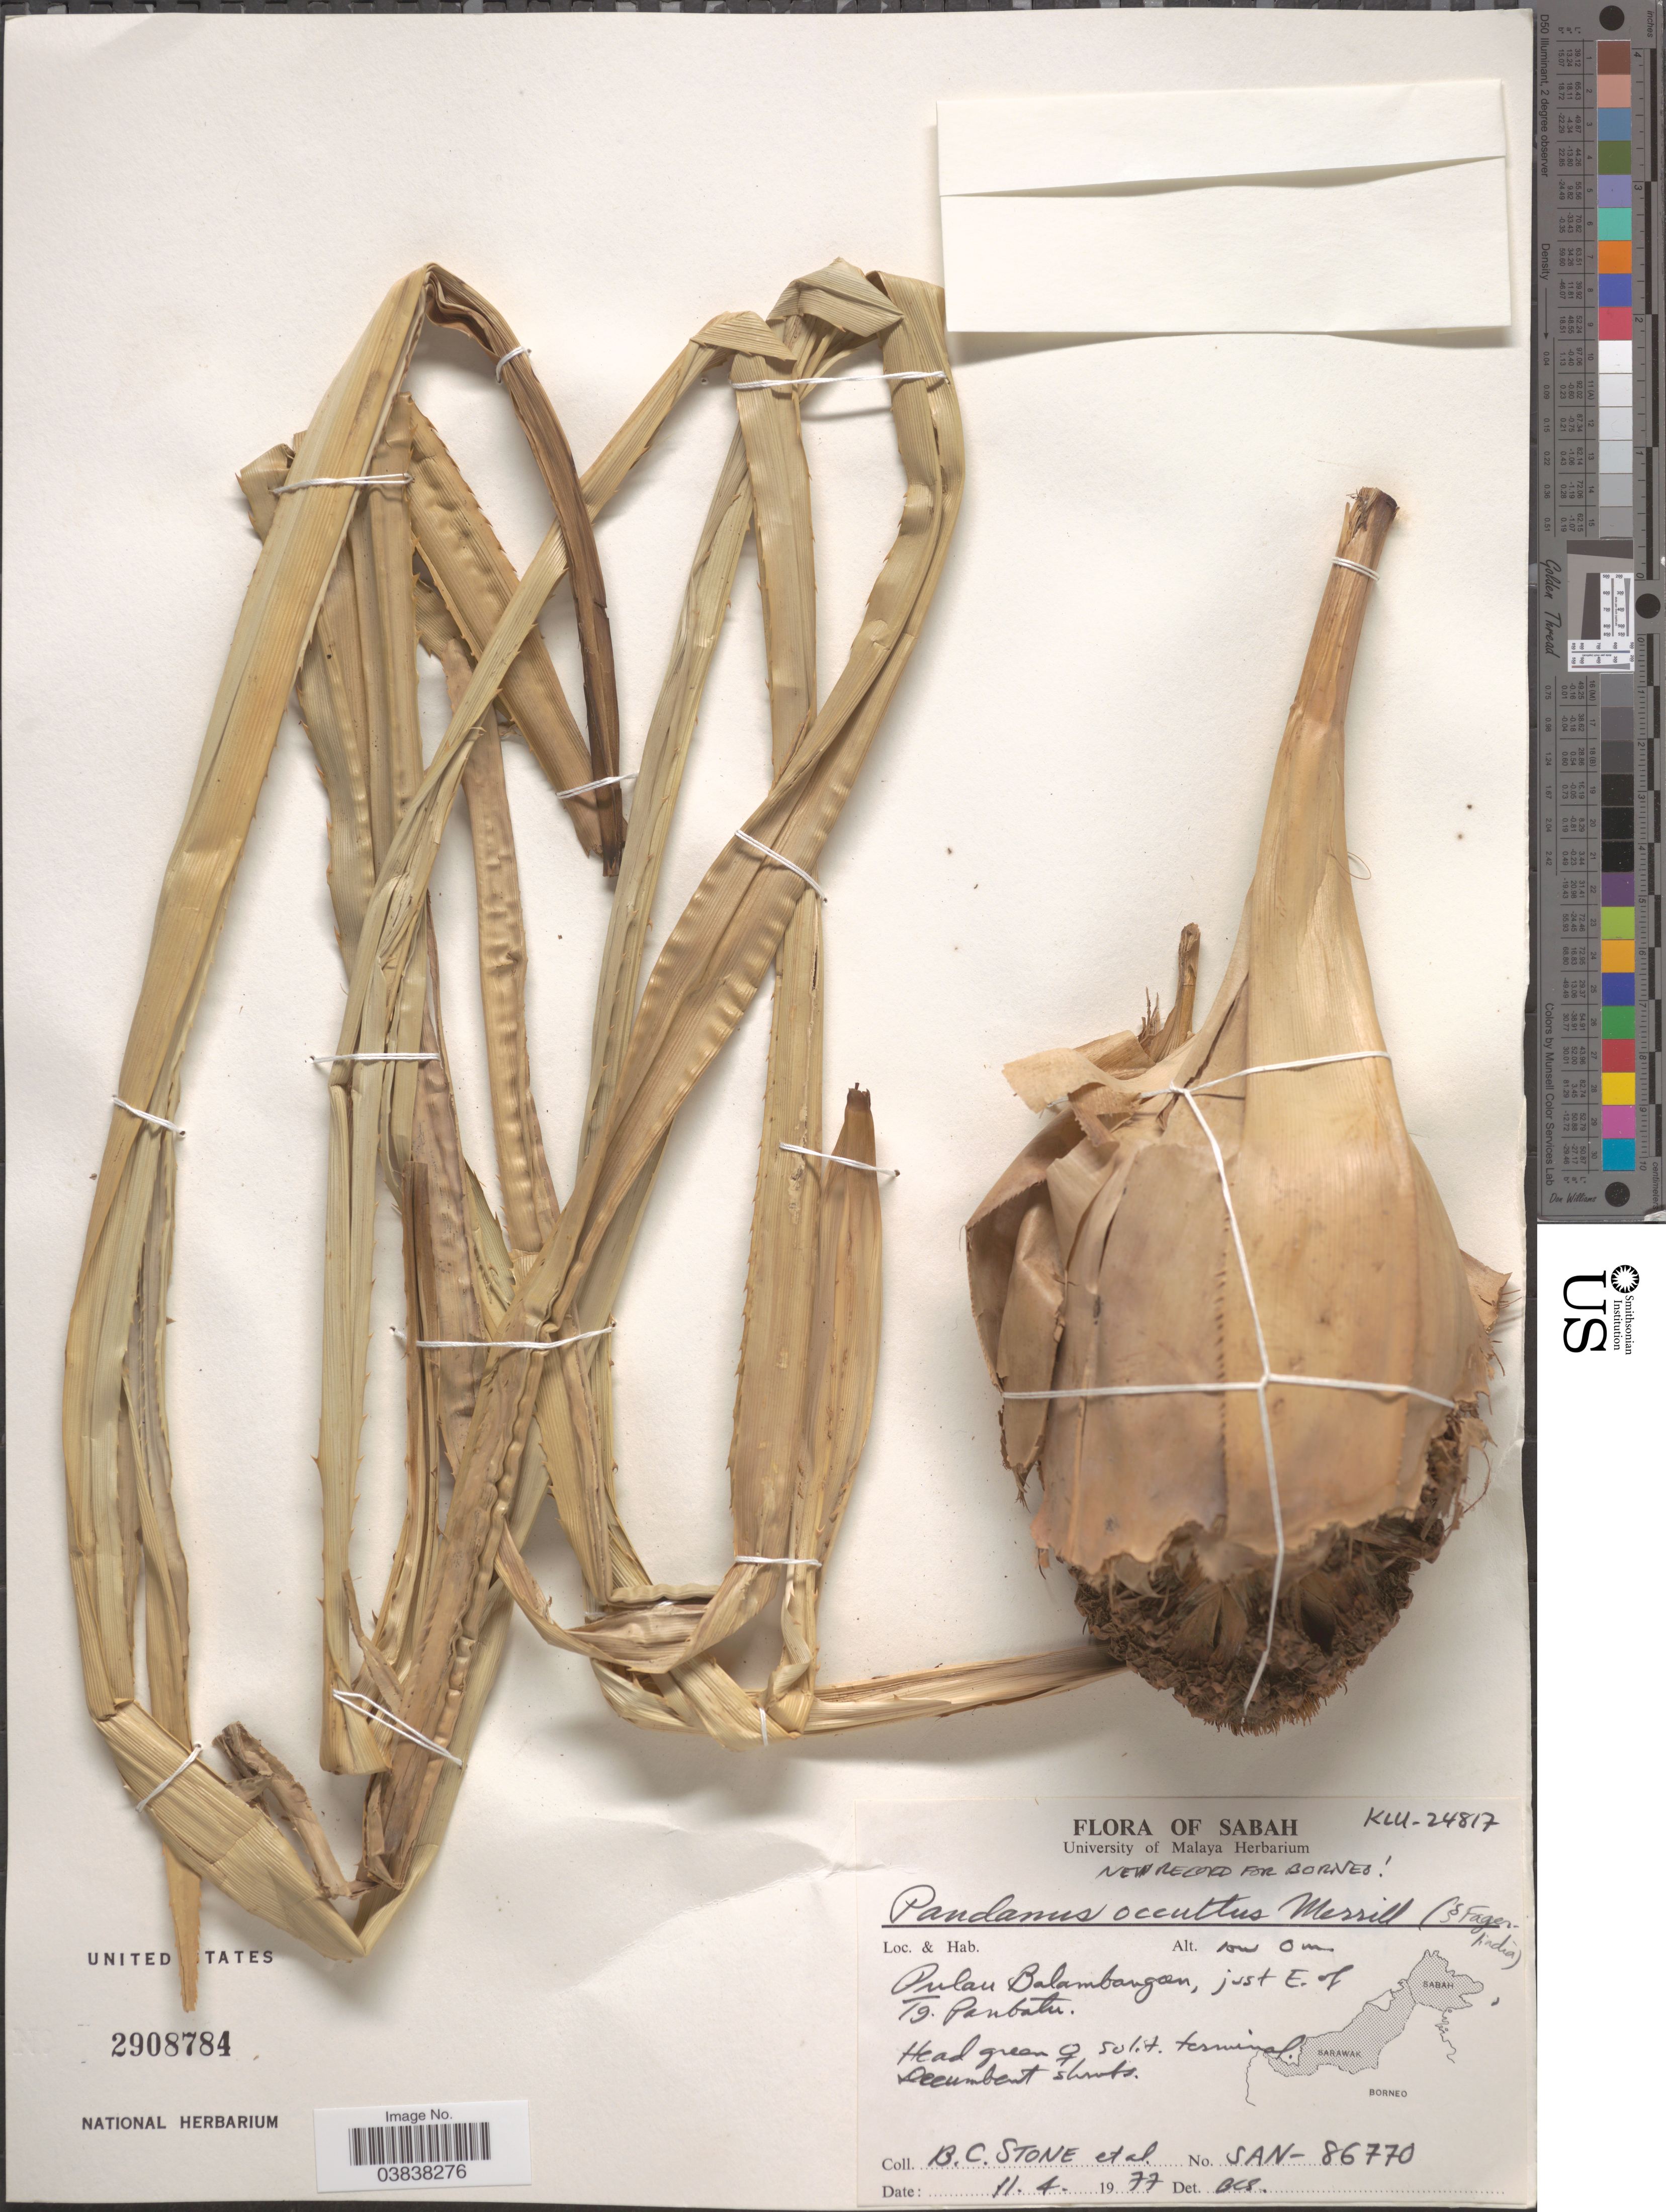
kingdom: Plantae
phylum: Tracheophyta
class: Liliopsida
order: Pandanales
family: Pandanaceae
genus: Pandanus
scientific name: Pandanus occultus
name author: Merr.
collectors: B. C. Stone & et al.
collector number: SAN-86770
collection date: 1977-04-11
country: Malaysia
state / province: Sabah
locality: Pulau Balambangan, just E. of Tg. Panbatu.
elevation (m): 0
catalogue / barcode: US 2908784